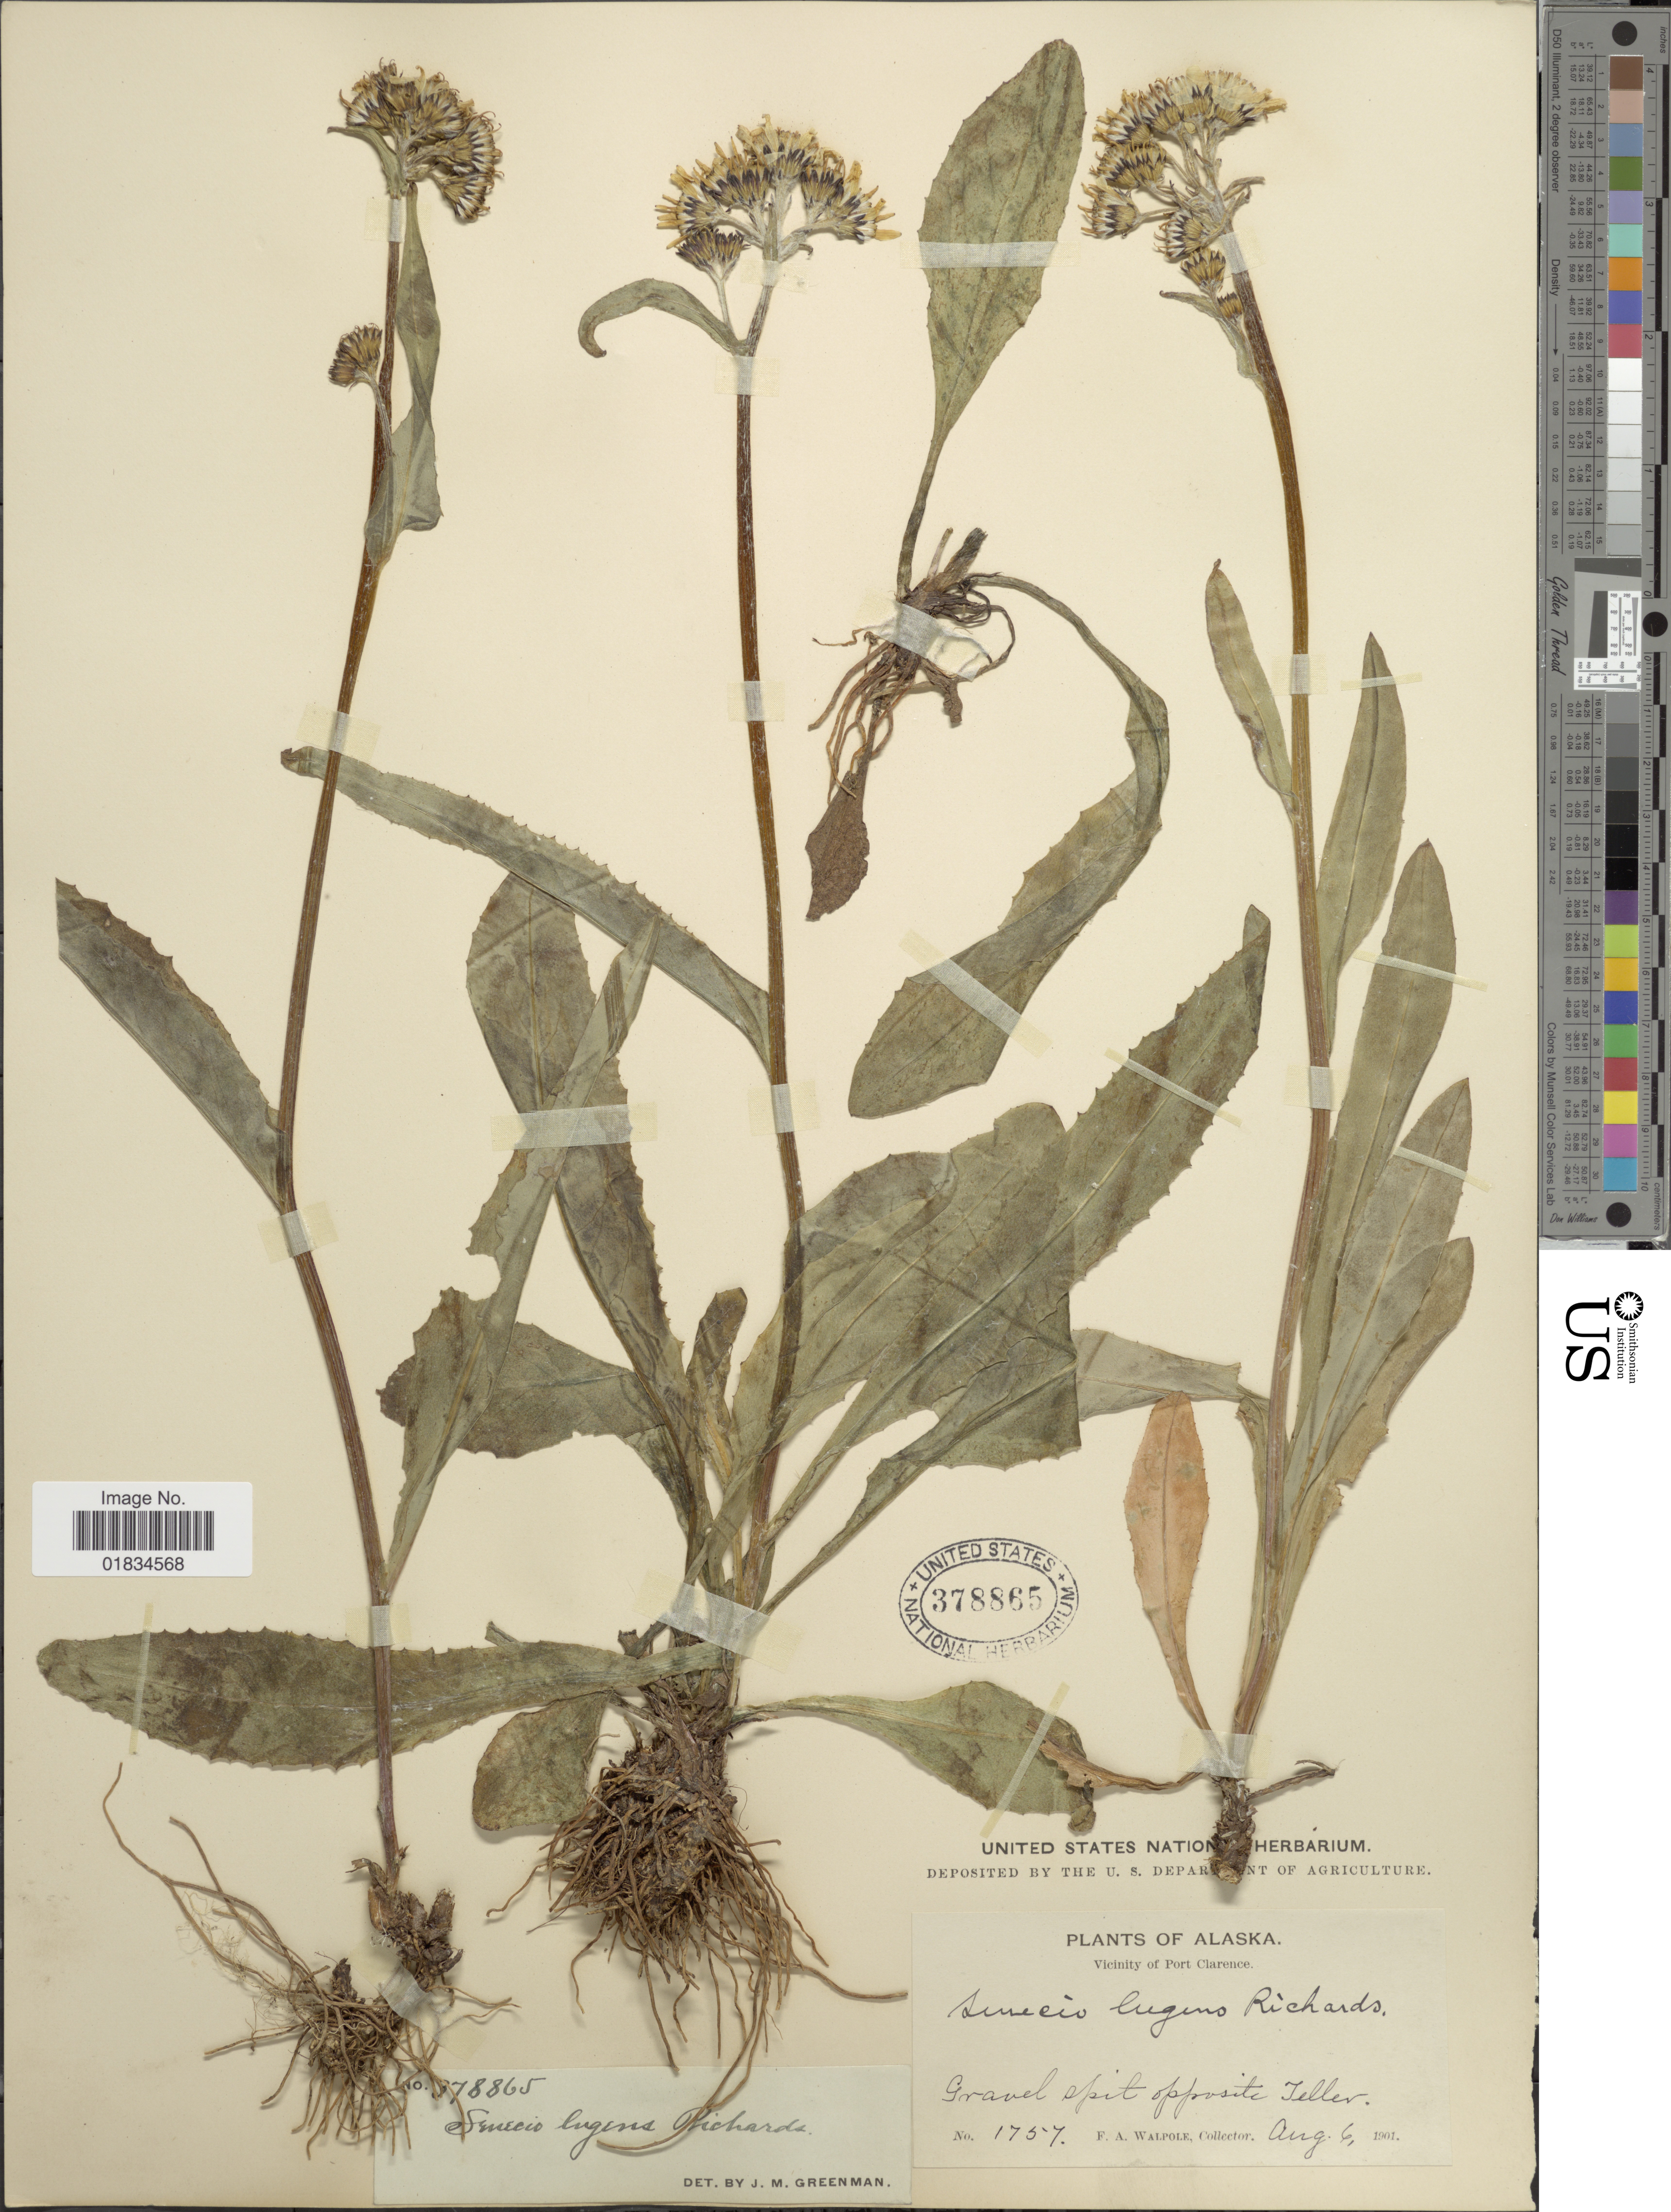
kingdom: Plantae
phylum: Tracheophyta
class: Magnoliopsida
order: Asterales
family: Asteraceae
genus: Senecio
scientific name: Senecio lugens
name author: Richardson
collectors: F. Walpole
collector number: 1757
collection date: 1901-08-06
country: United States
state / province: Alaska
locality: Gravel spit opposite Teller. Vicinity of Port Clarence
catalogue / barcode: US 378865